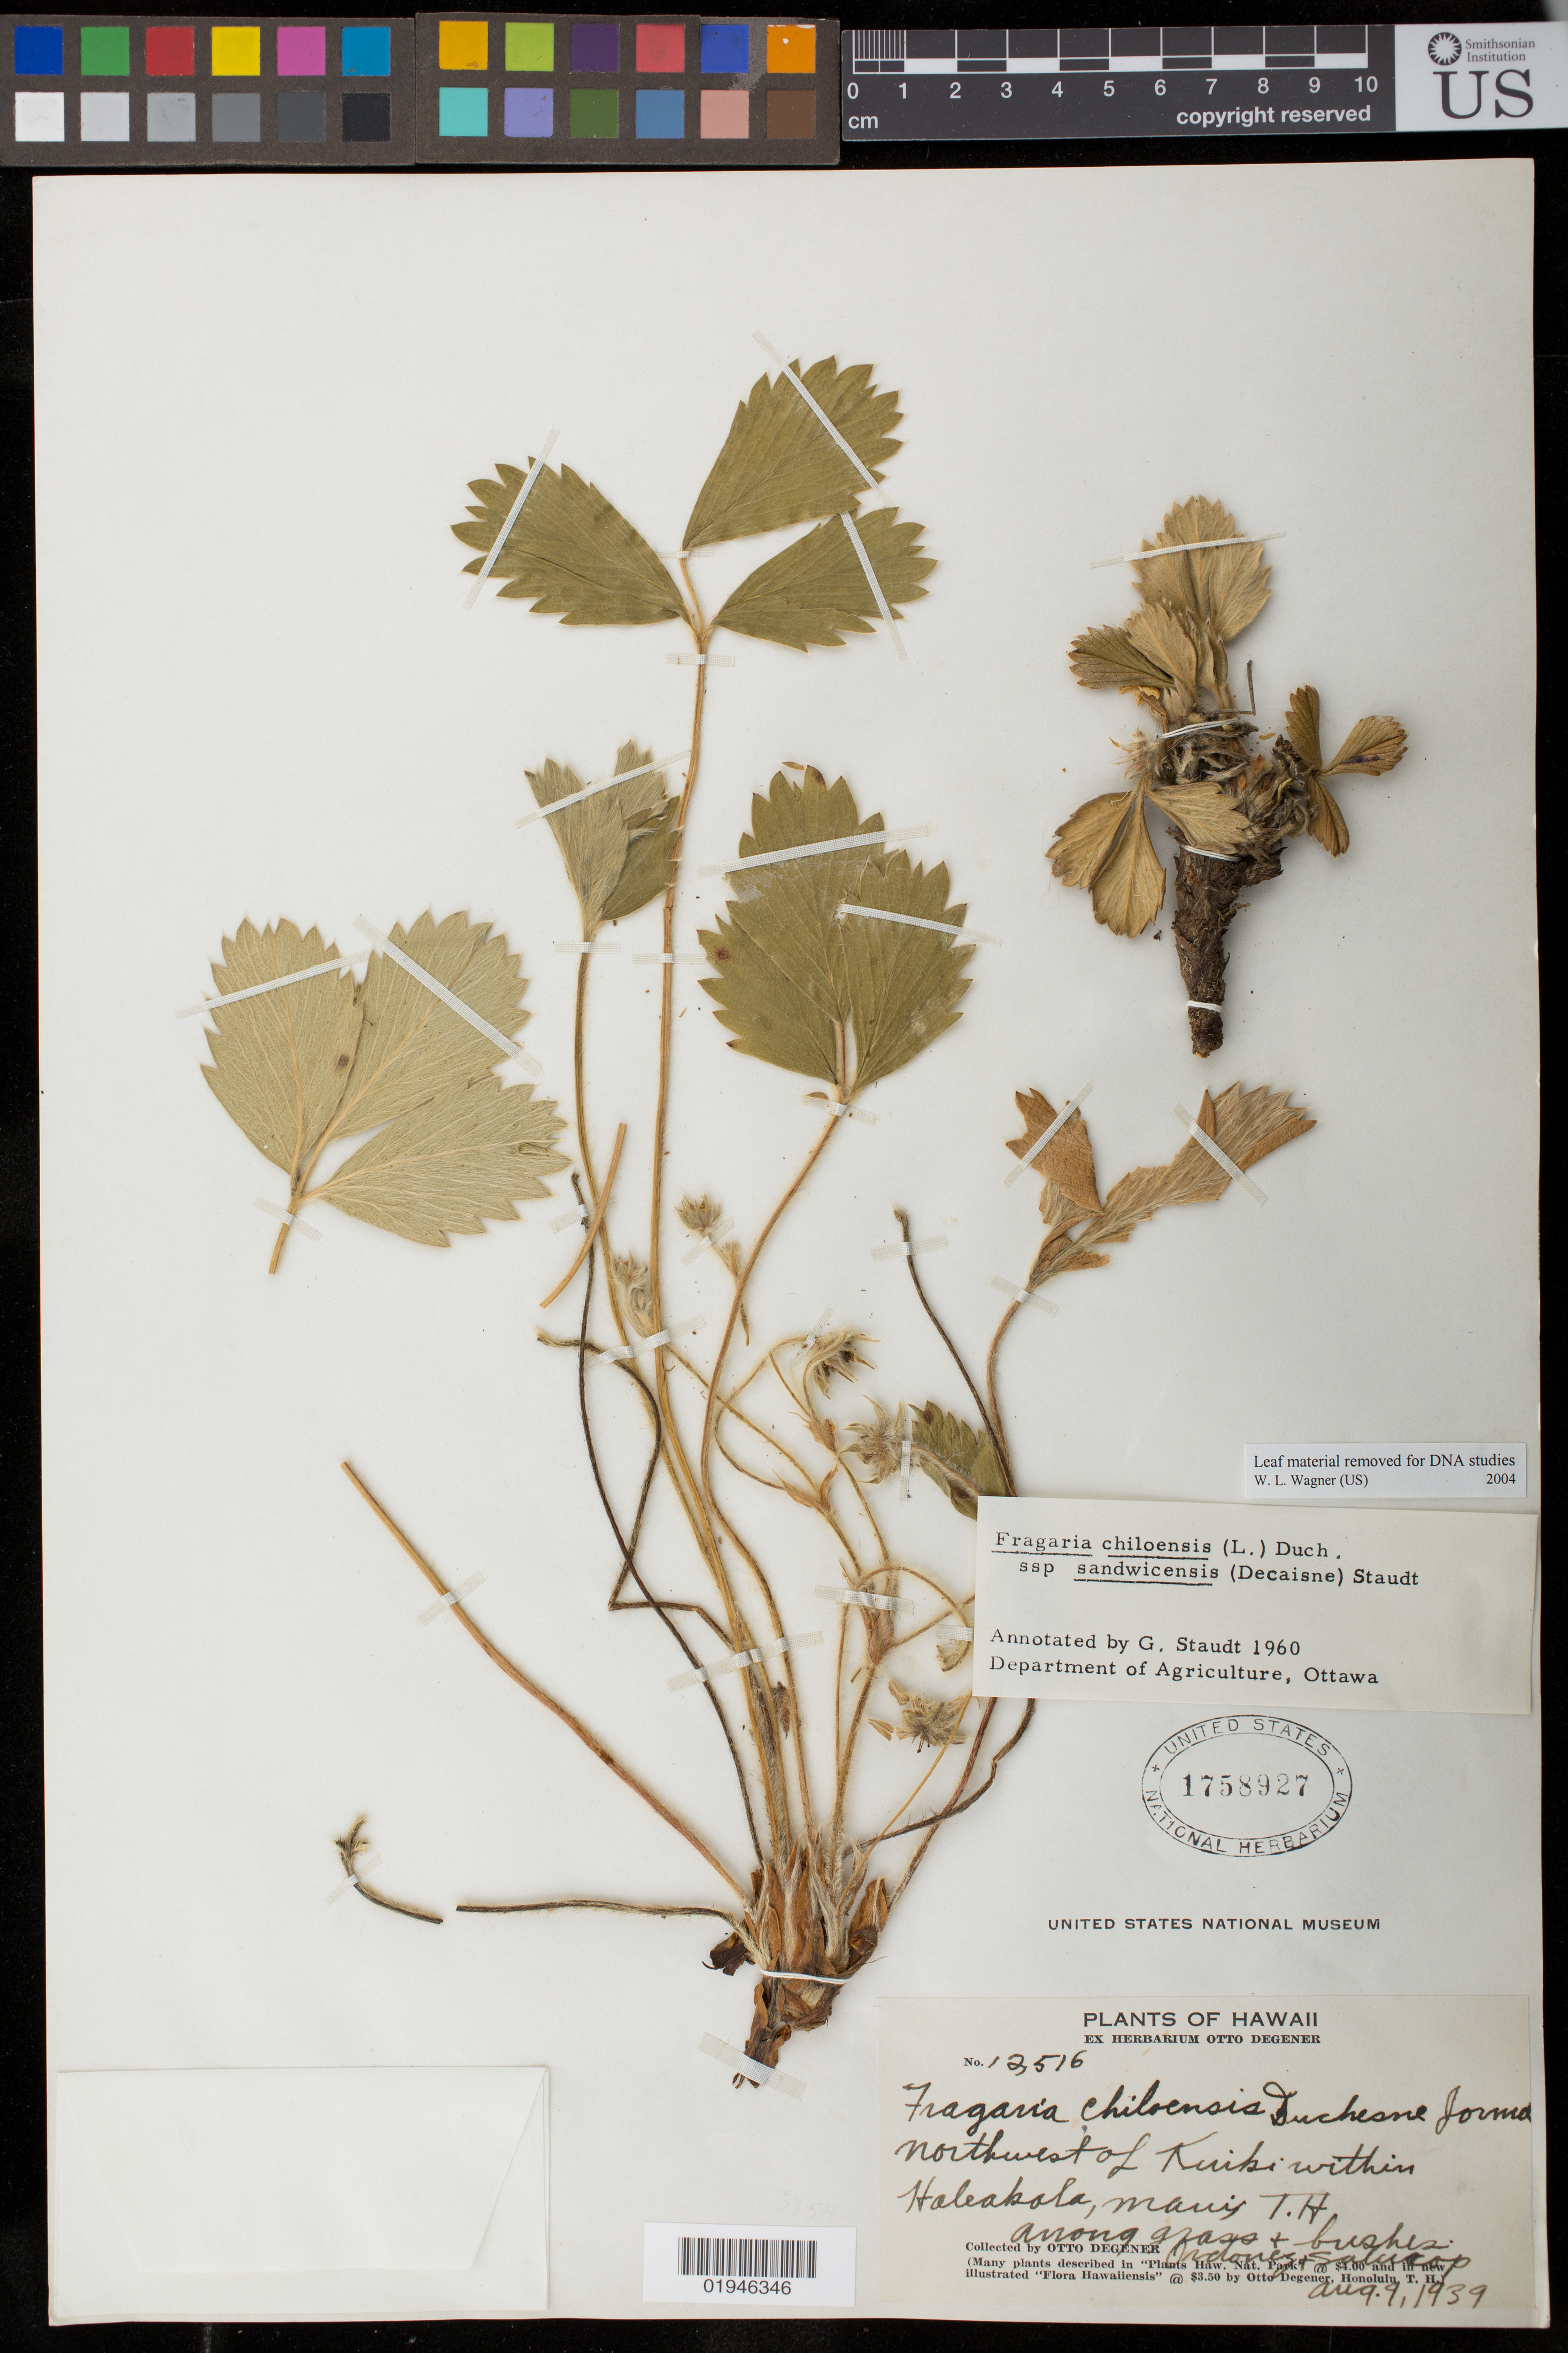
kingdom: Plantae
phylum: Tracheophyta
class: Magnoliopsida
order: Rosales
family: Rosaceae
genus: Fragaria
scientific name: Fragaria chiloensis subsp. sandwicensis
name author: (Decne.) Staudt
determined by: Staudt, G.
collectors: O. Degener, E. Ordonez & -. Salucop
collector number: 12516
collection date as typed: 09 Aug 1939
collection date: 1939-08-09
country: United States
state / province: Hawaii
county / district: Maui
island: Maui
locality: NW of Kuiki, within Haleakala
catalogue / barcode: US 1758927